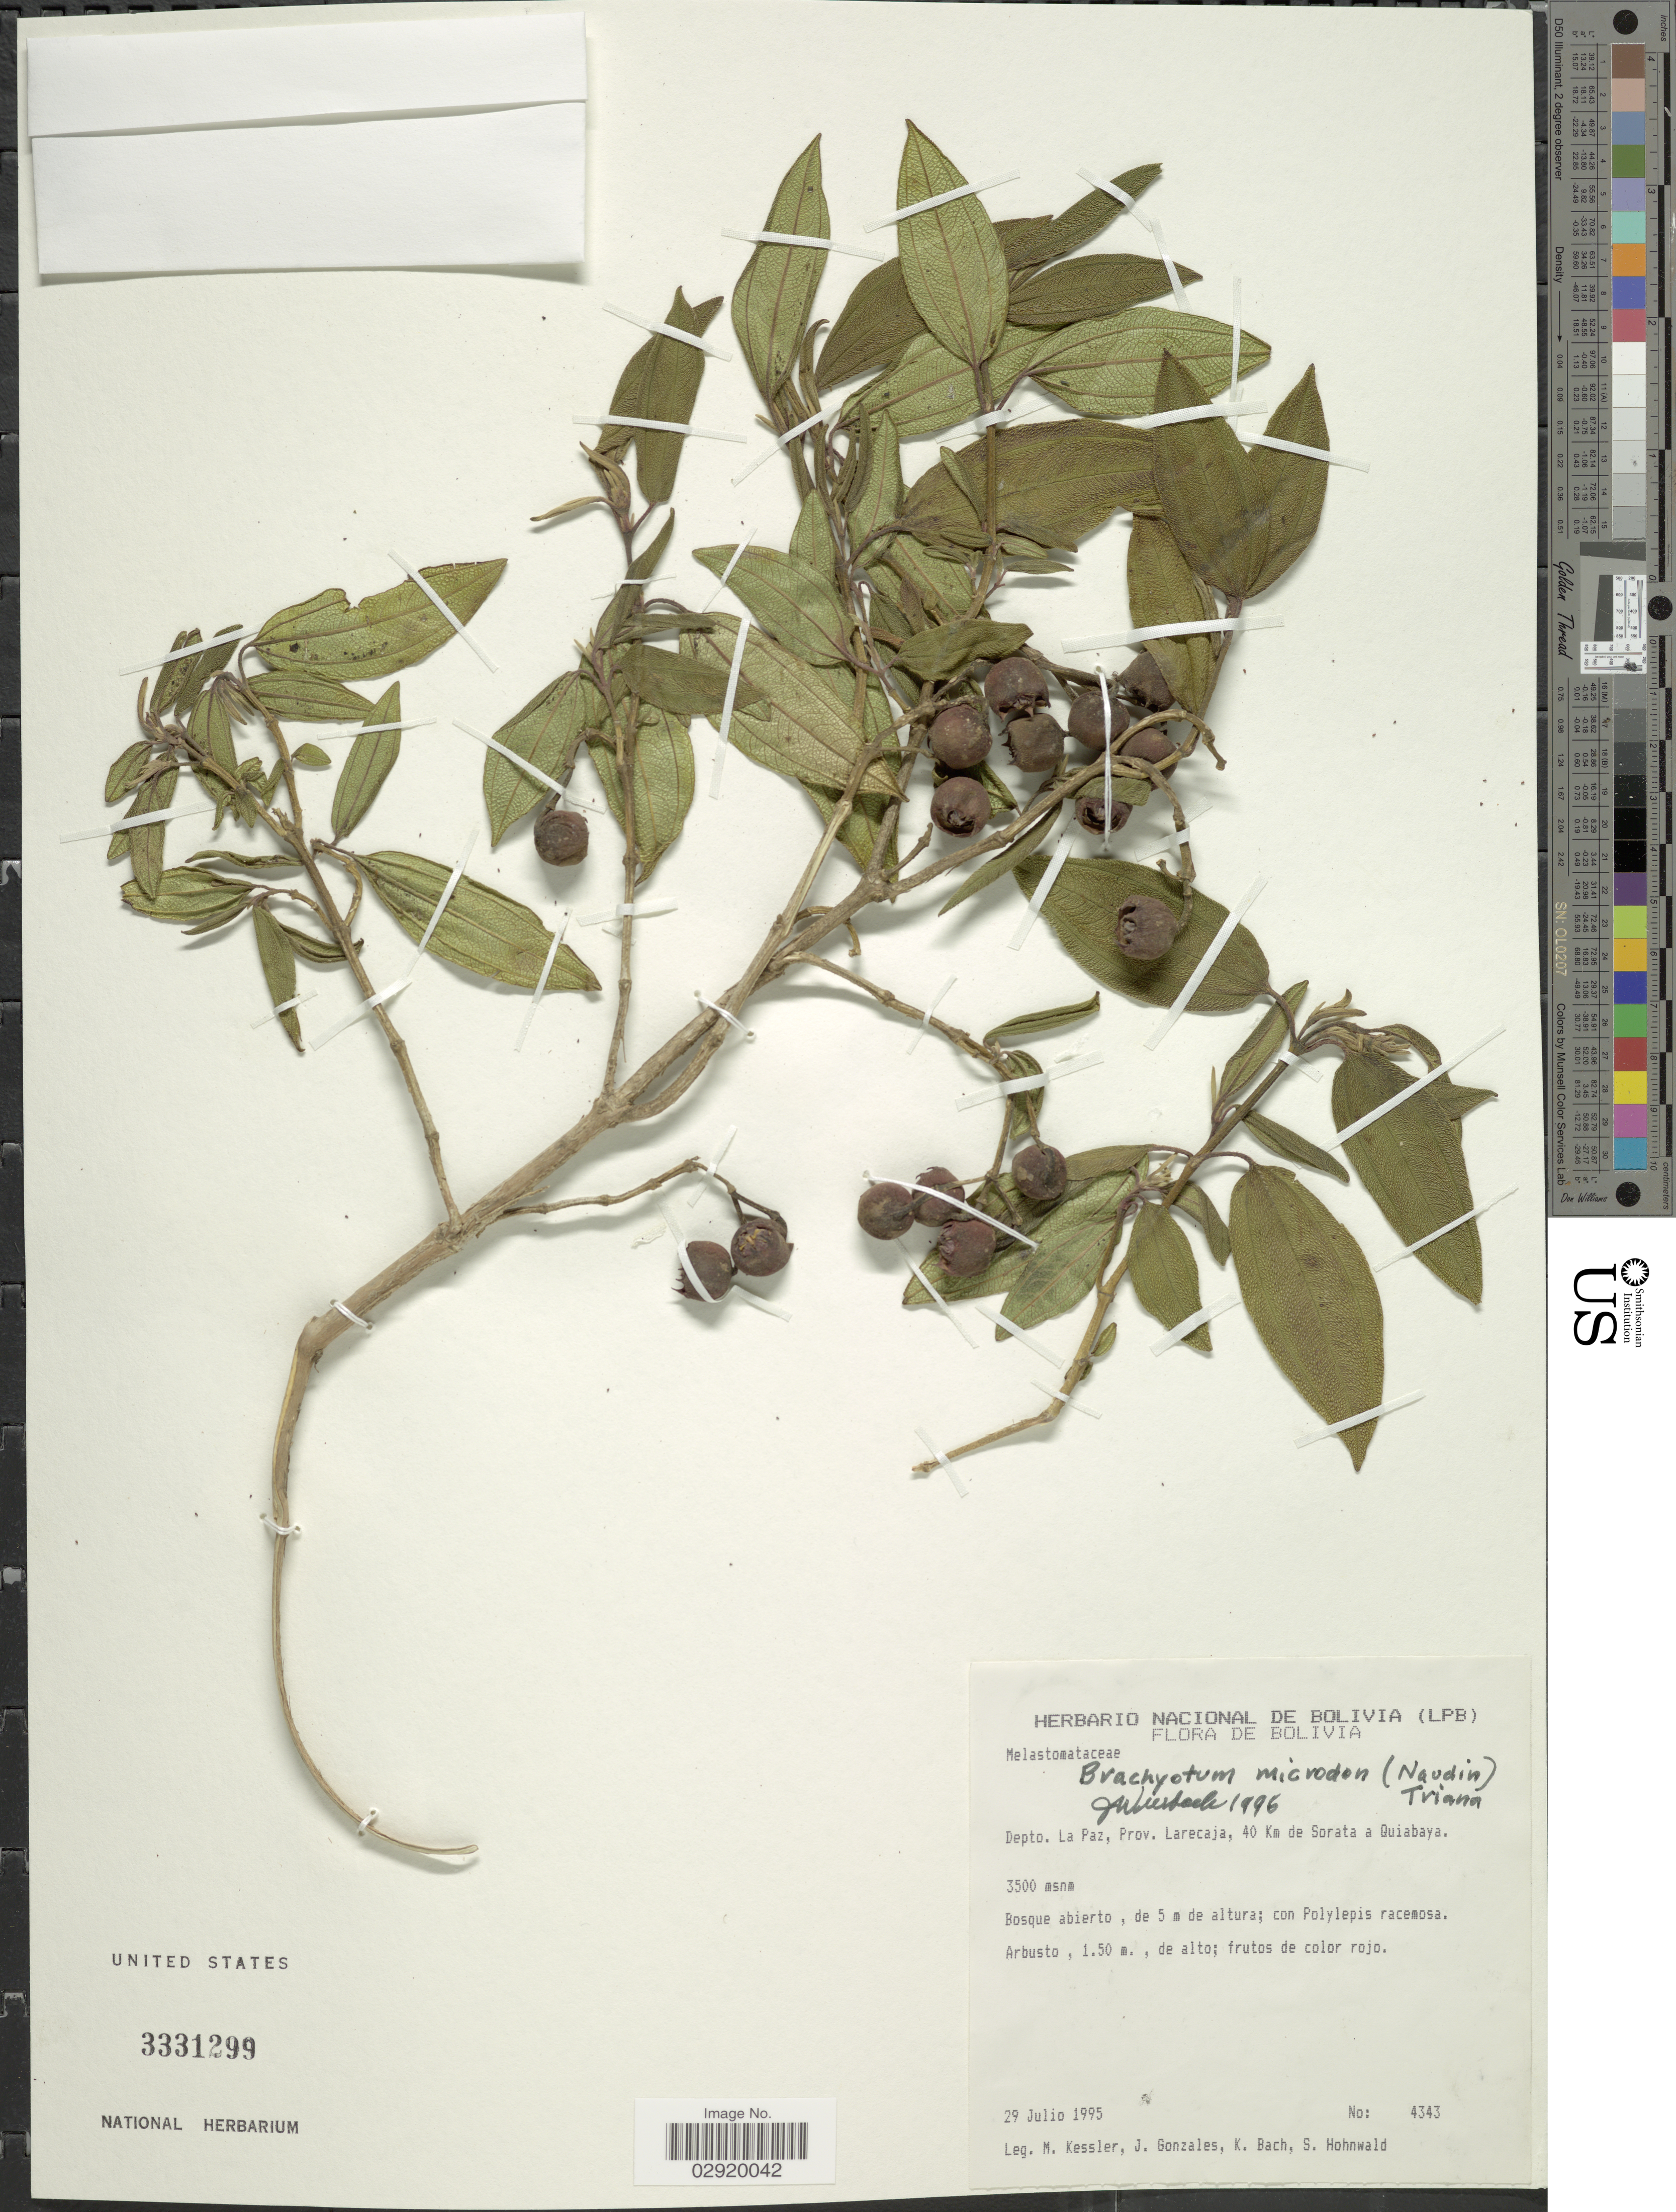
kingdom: Plantae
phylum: Tracheophyta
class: Magnoliopsida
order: Myrtales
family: Melastomataceae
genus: Brachyotum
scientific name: Brachyotum microdon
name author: (Naudin) Triana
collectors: M. Kessler, J. Gonzales, K. Bach & S. Hohnwald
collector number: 4343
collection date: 1995-07-29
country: Bolivia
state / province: La Paz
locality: Depto. La Paz, Prov. Larecaja, 40 Km de Sorata a Quiabaya.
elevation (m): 3500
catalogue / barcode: US 3331299